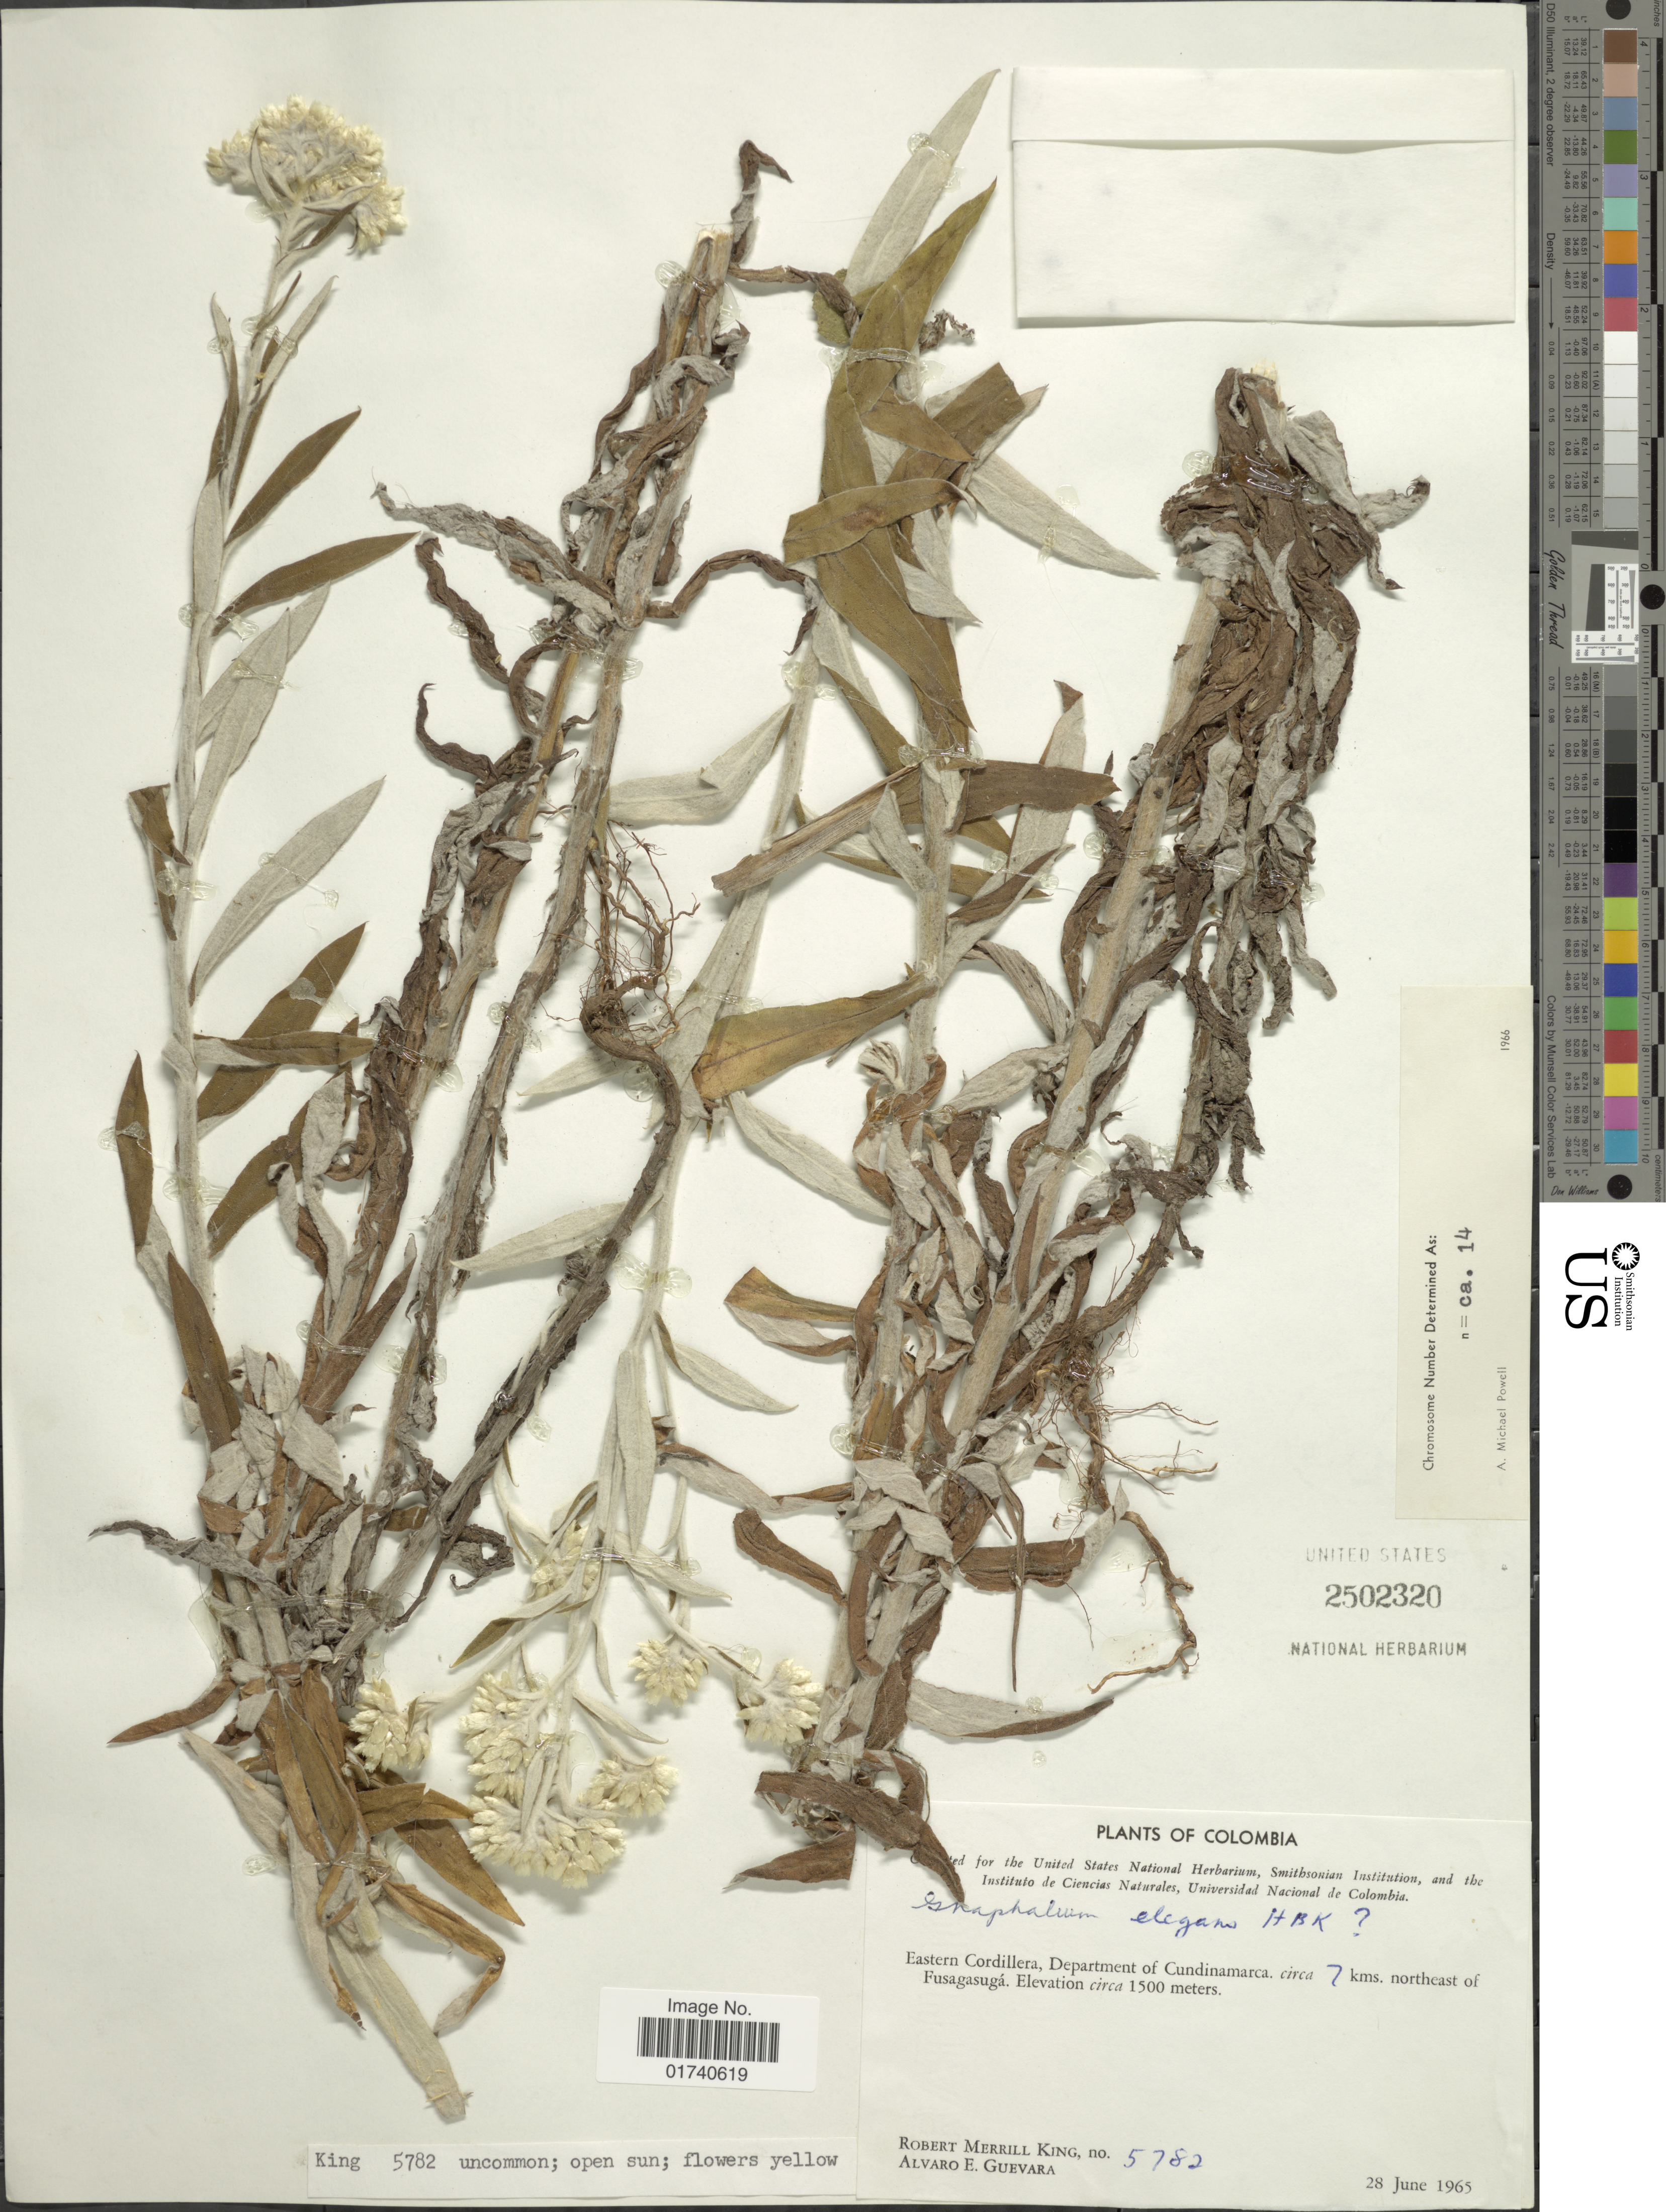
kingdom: Plantae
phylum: Tracheophyta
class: Magnoliopsida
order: Asterales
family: Asteraceae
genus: Pseudognaphalium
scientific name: Pseudognaphalium elegans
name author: (Kunth) Kartesz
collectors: R. M. King & A. E. Guevara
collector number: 5782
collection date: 1965-06-28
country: Colombia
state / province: Cundinamarca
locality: Eastern Cordillera, Departamento of Cundinamarca, circa 7 kms. northeast of Fusagasuga.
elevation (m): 1500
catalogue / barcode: US 2502320